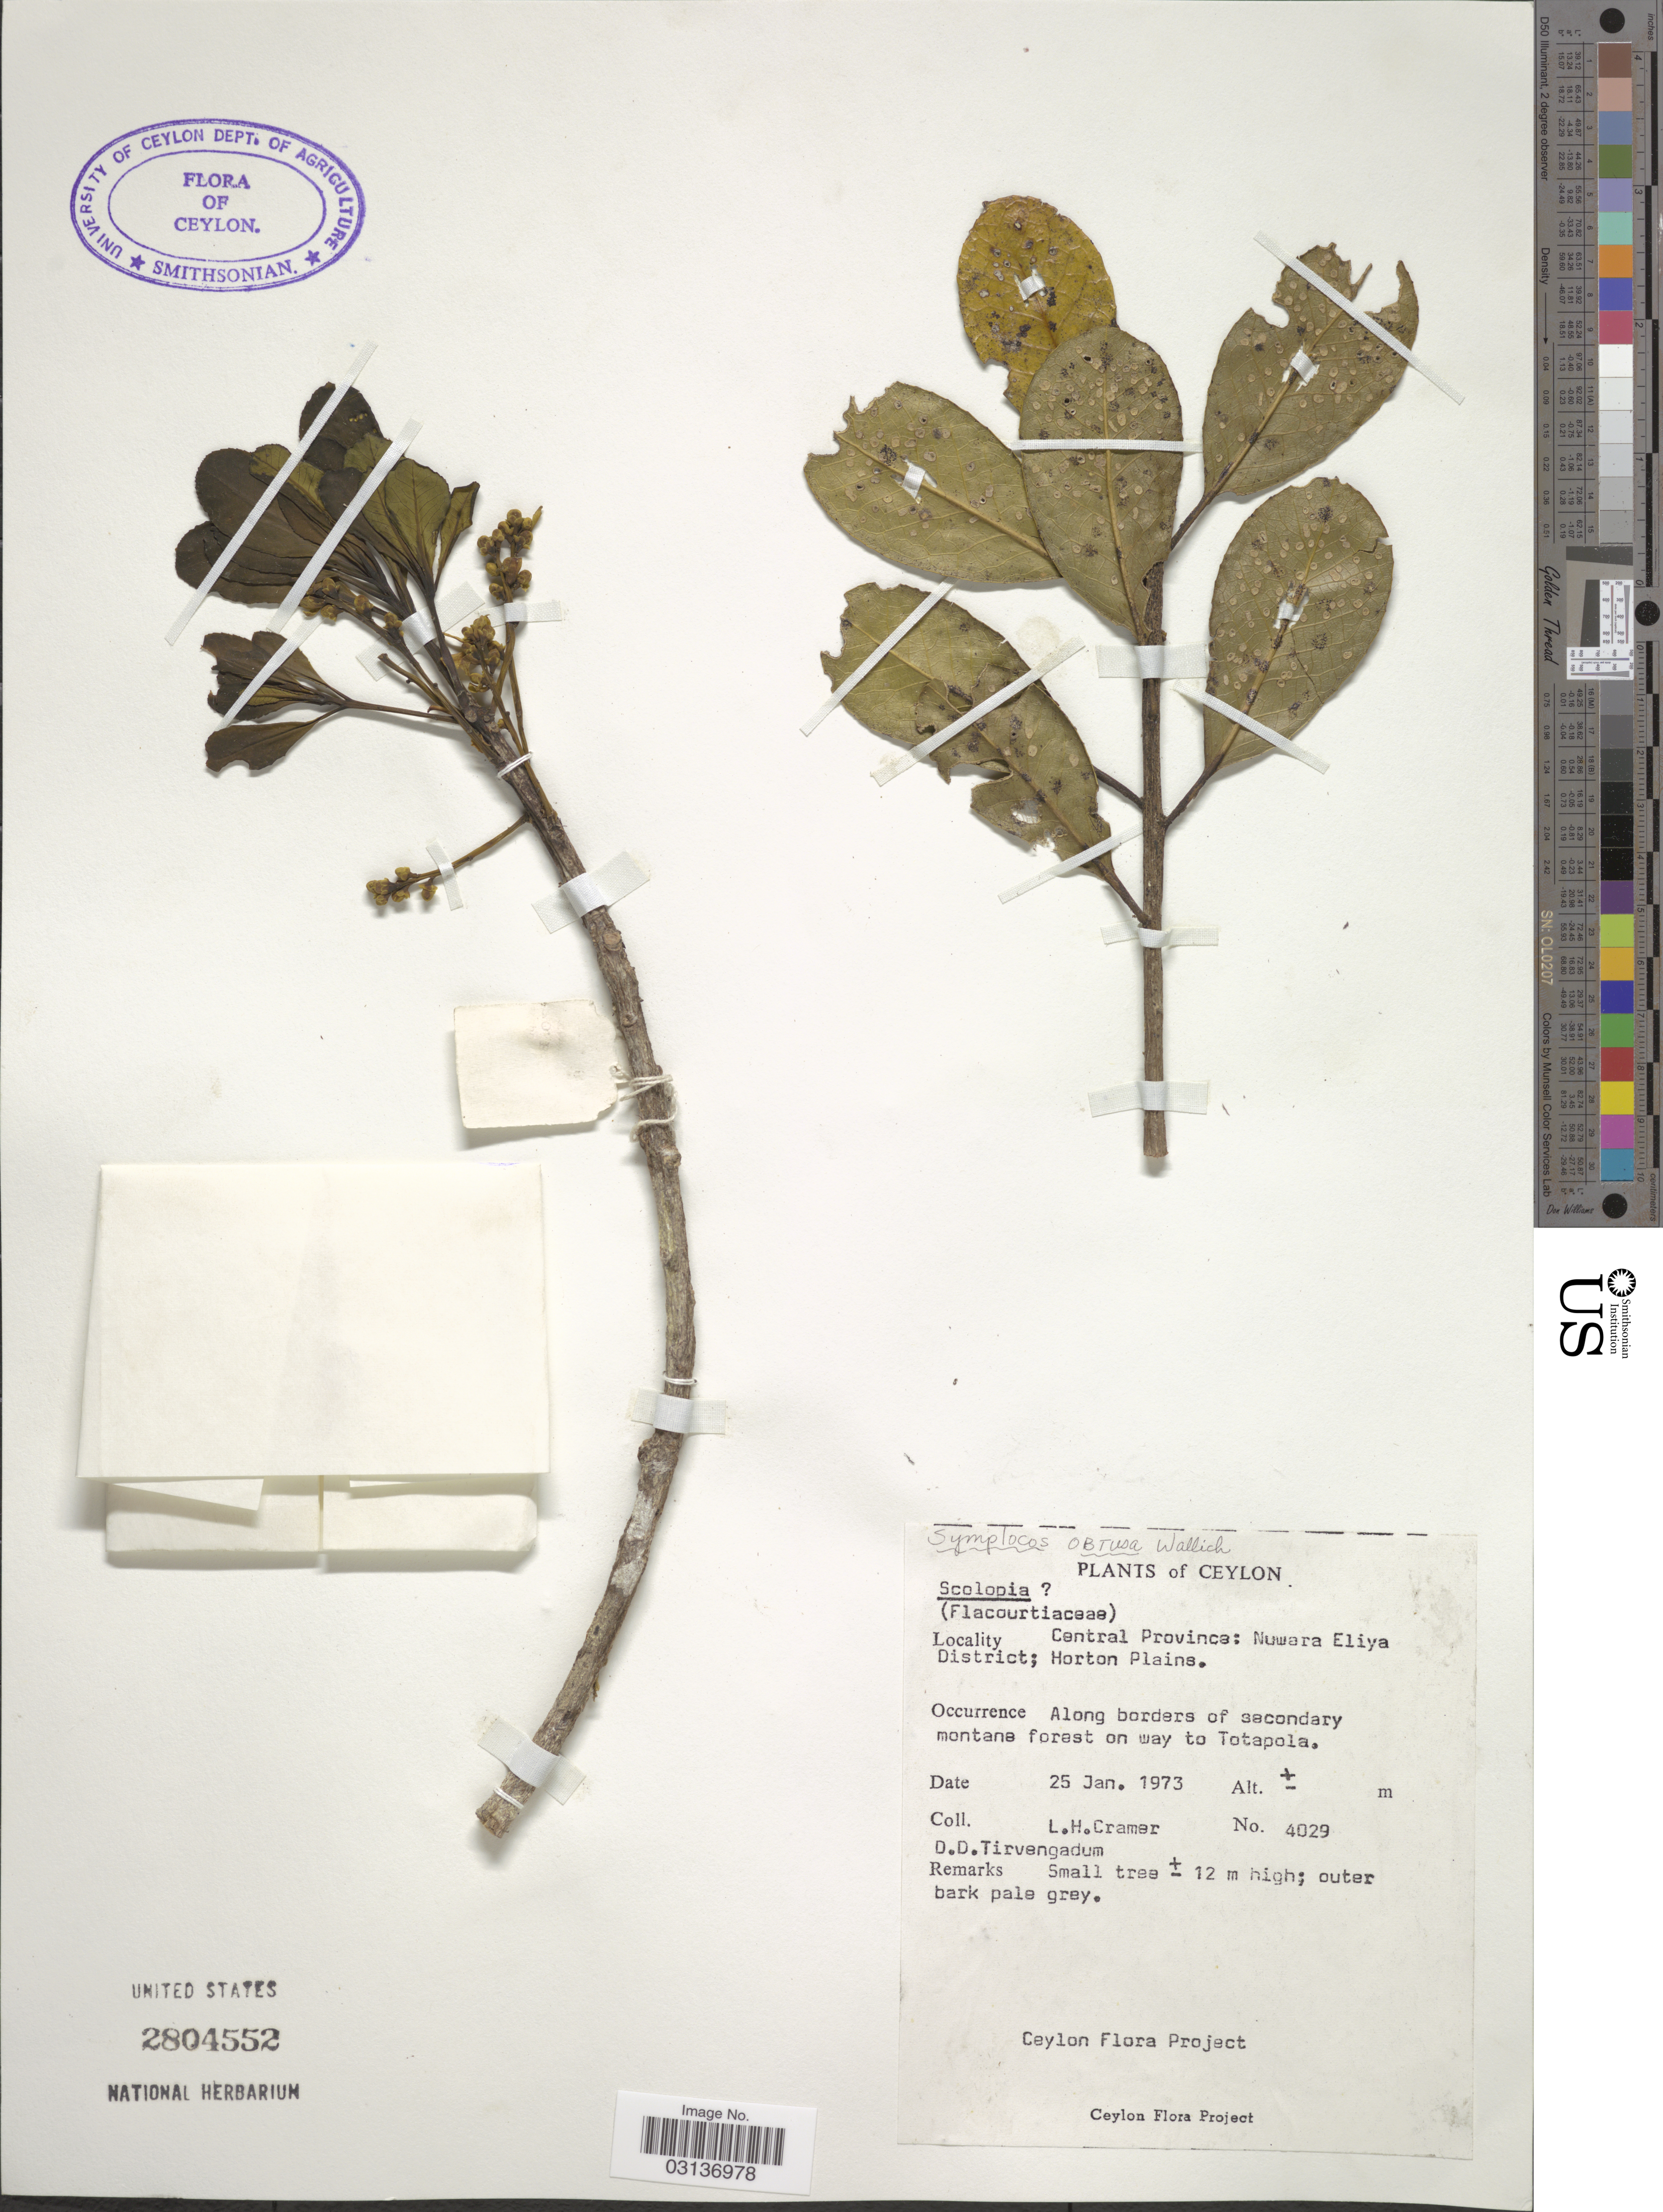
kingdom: Plantae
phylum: Tracheophyta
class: Magnoliopsida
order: Ericales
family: Symplocaceae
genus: Symplocos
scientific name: Symplocos obtusa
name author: Wall. ex G. Don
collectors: L. H. Cramer & D. Tirvengadum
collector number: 4029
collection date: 1973-01-25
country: Sri Lanka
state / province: Central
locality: Ceylon. Central Province: Nuwara Eliya District; Horton Plains. Along borders of secondary montane forest on way to Totapola.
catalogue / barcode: US 2804552